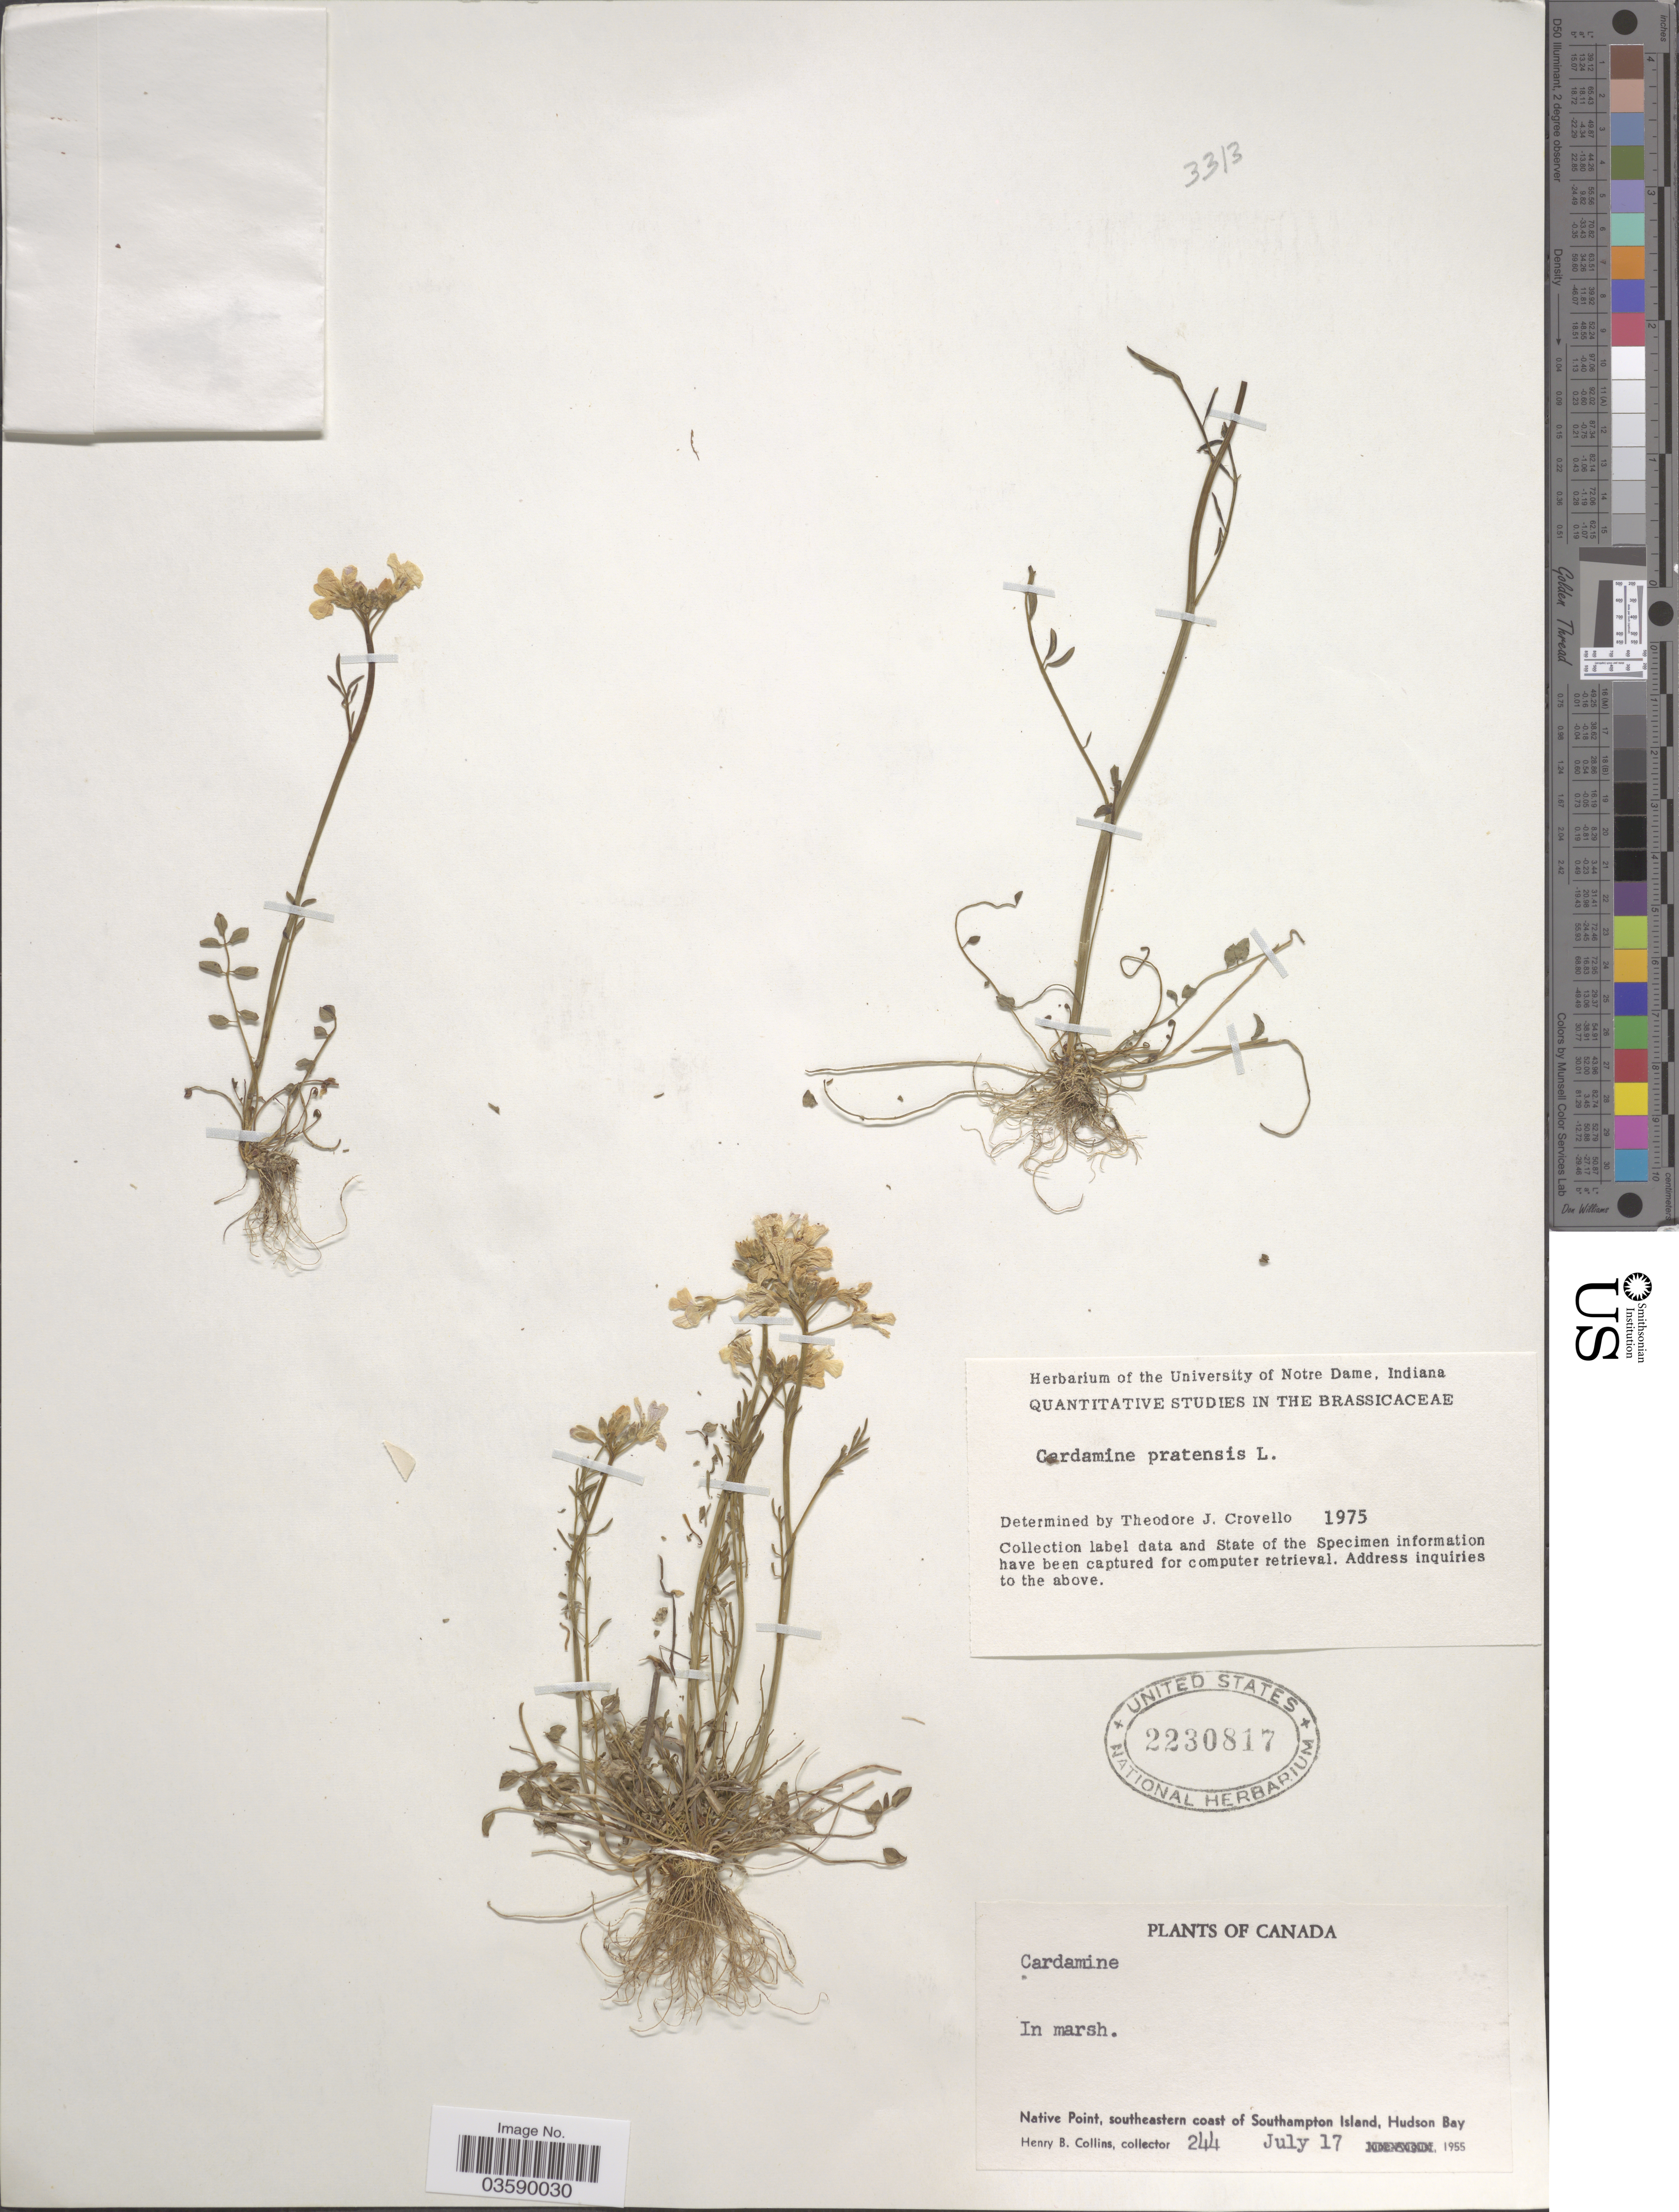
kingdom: Plantae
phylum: Tracheophyta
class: Magnoliopsida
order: Brassicales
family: Brassicaceae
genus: Cardamine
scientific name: Cardamine pratensis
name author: L.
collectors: H. Collins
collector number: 244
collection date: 1955-07-17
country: Canada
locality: In marsh. Native Point. southeastern coast of Southampton Island, Hudson Bay.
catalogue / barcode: US 2230817